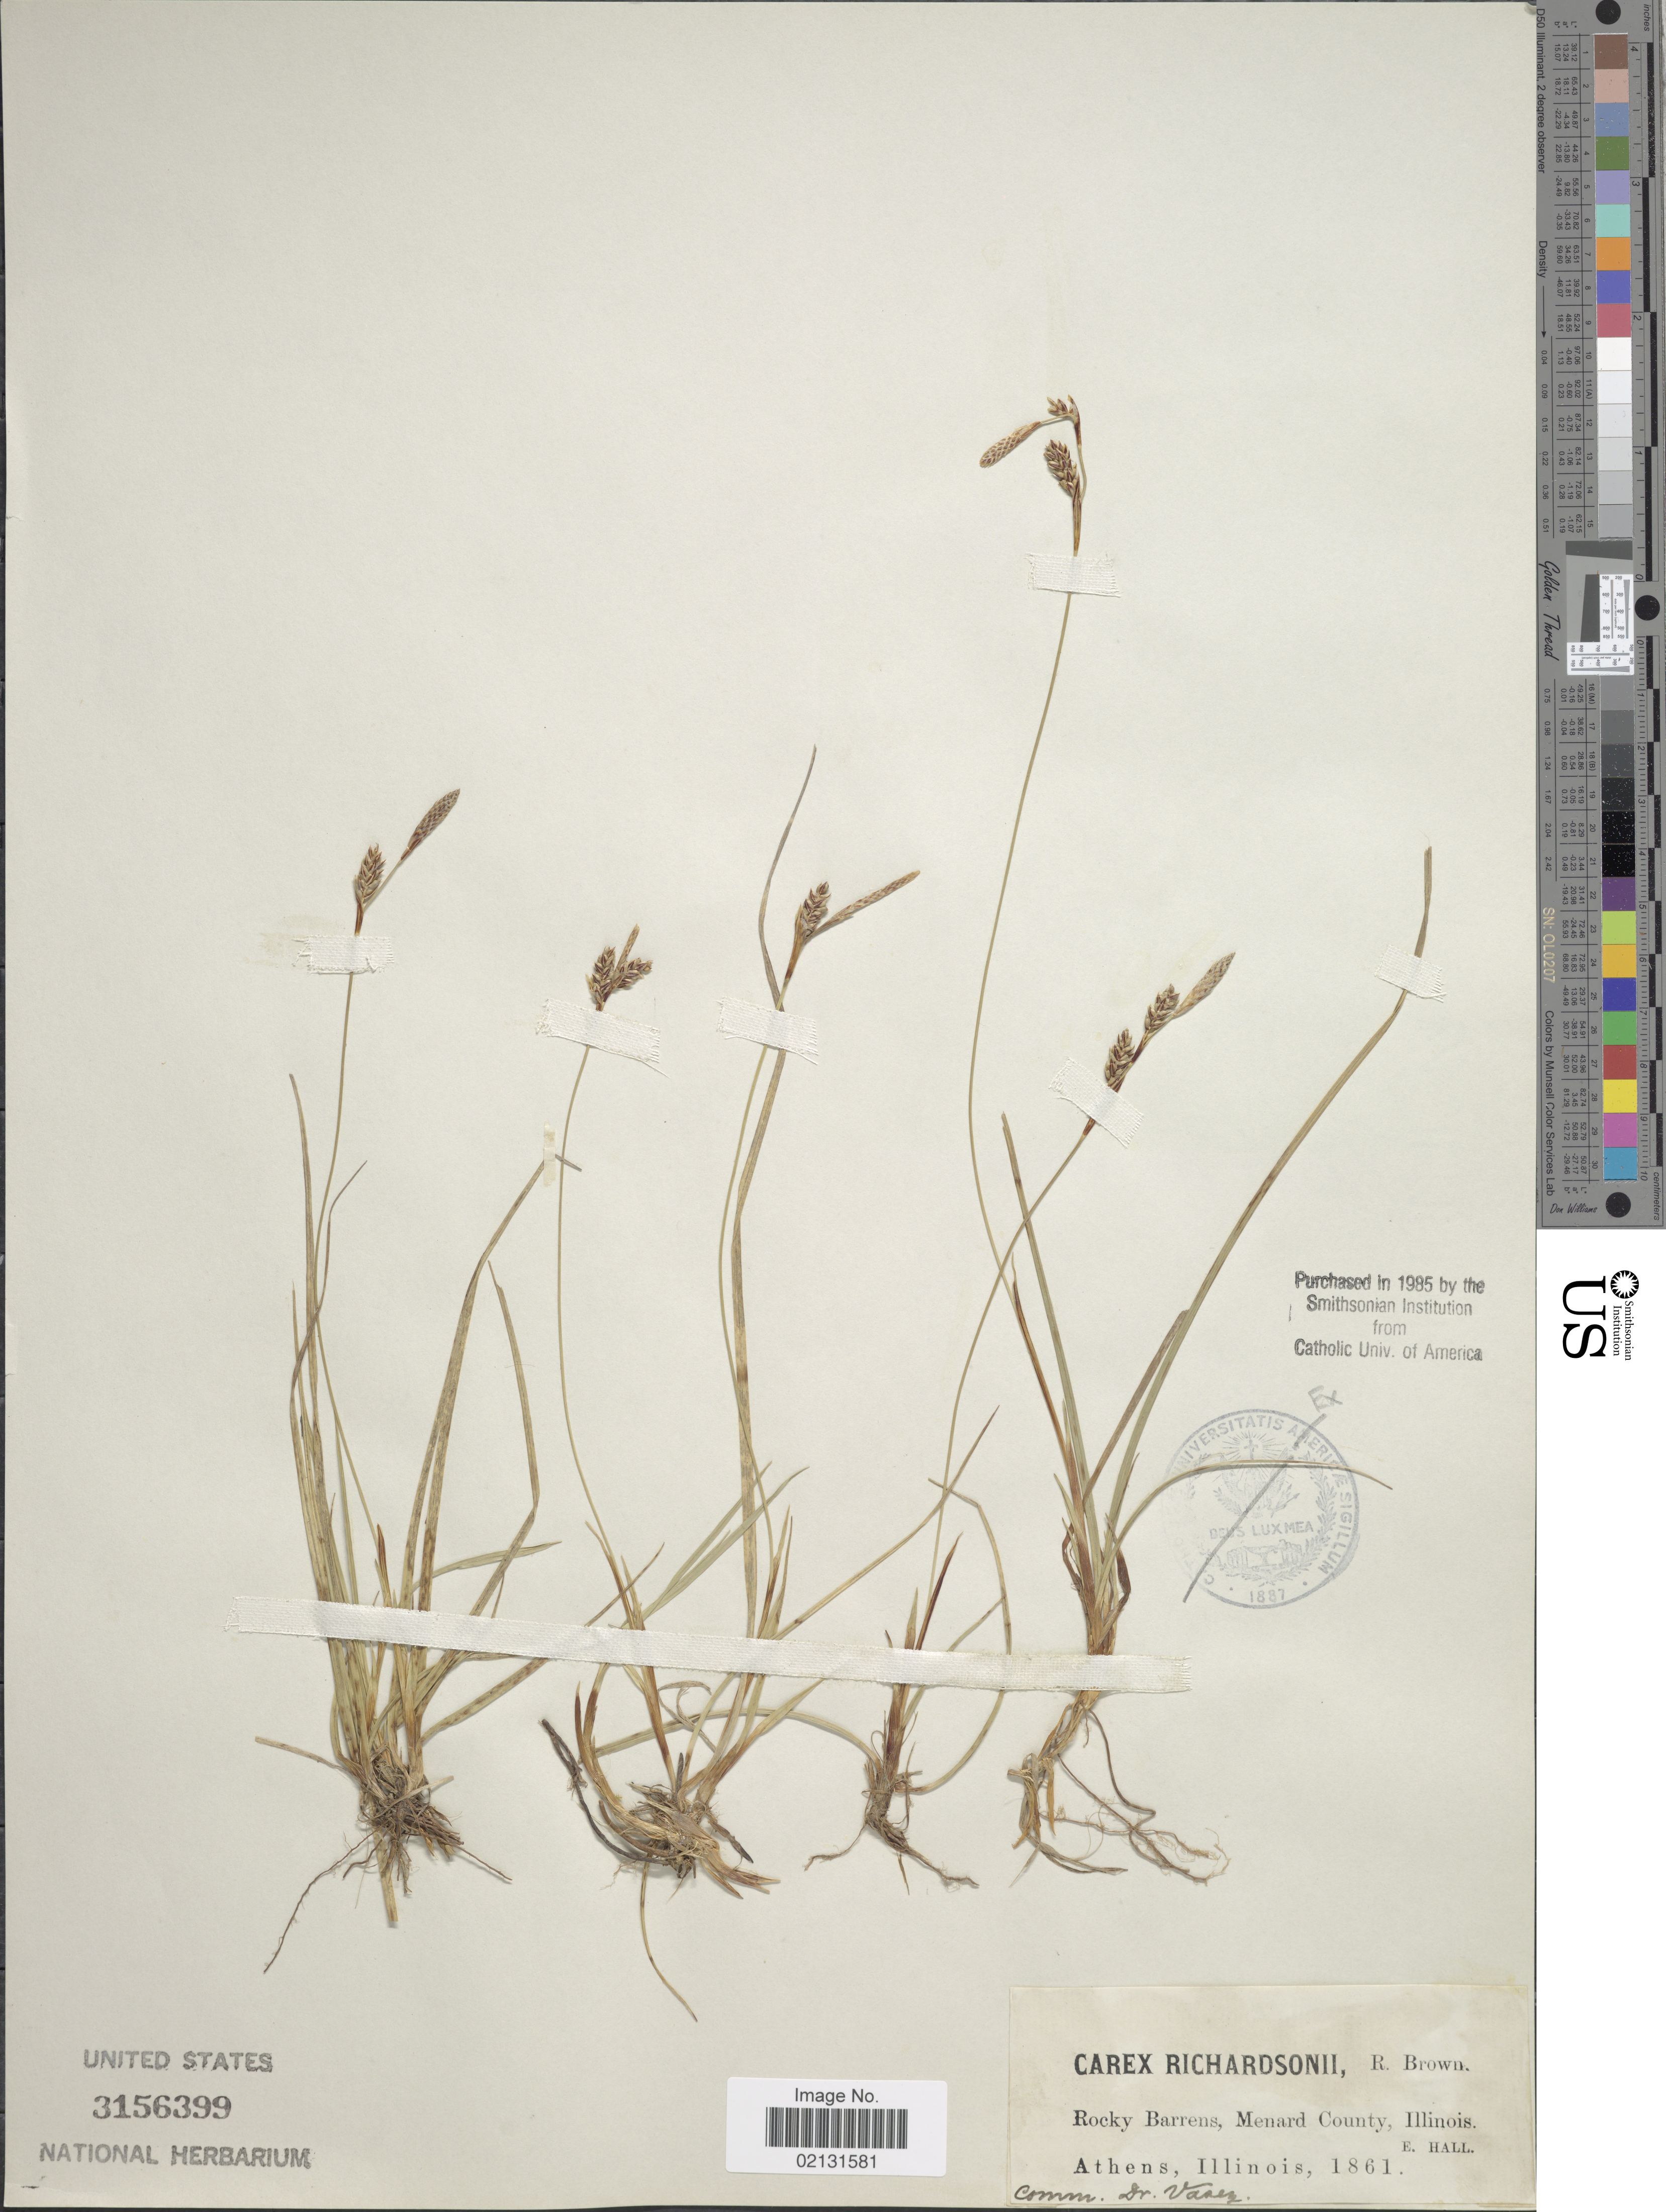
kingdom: Plantae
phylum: Tracheophyta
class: Liliopsida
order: Poales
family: Cyperaceae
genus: Carex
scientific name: Carex richardsonii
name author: R. Br.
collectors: E. Hall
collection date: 1861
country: United States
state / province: Illinois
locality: Rocky Barrens, Menard County, Athens.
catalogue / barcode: US 3156399